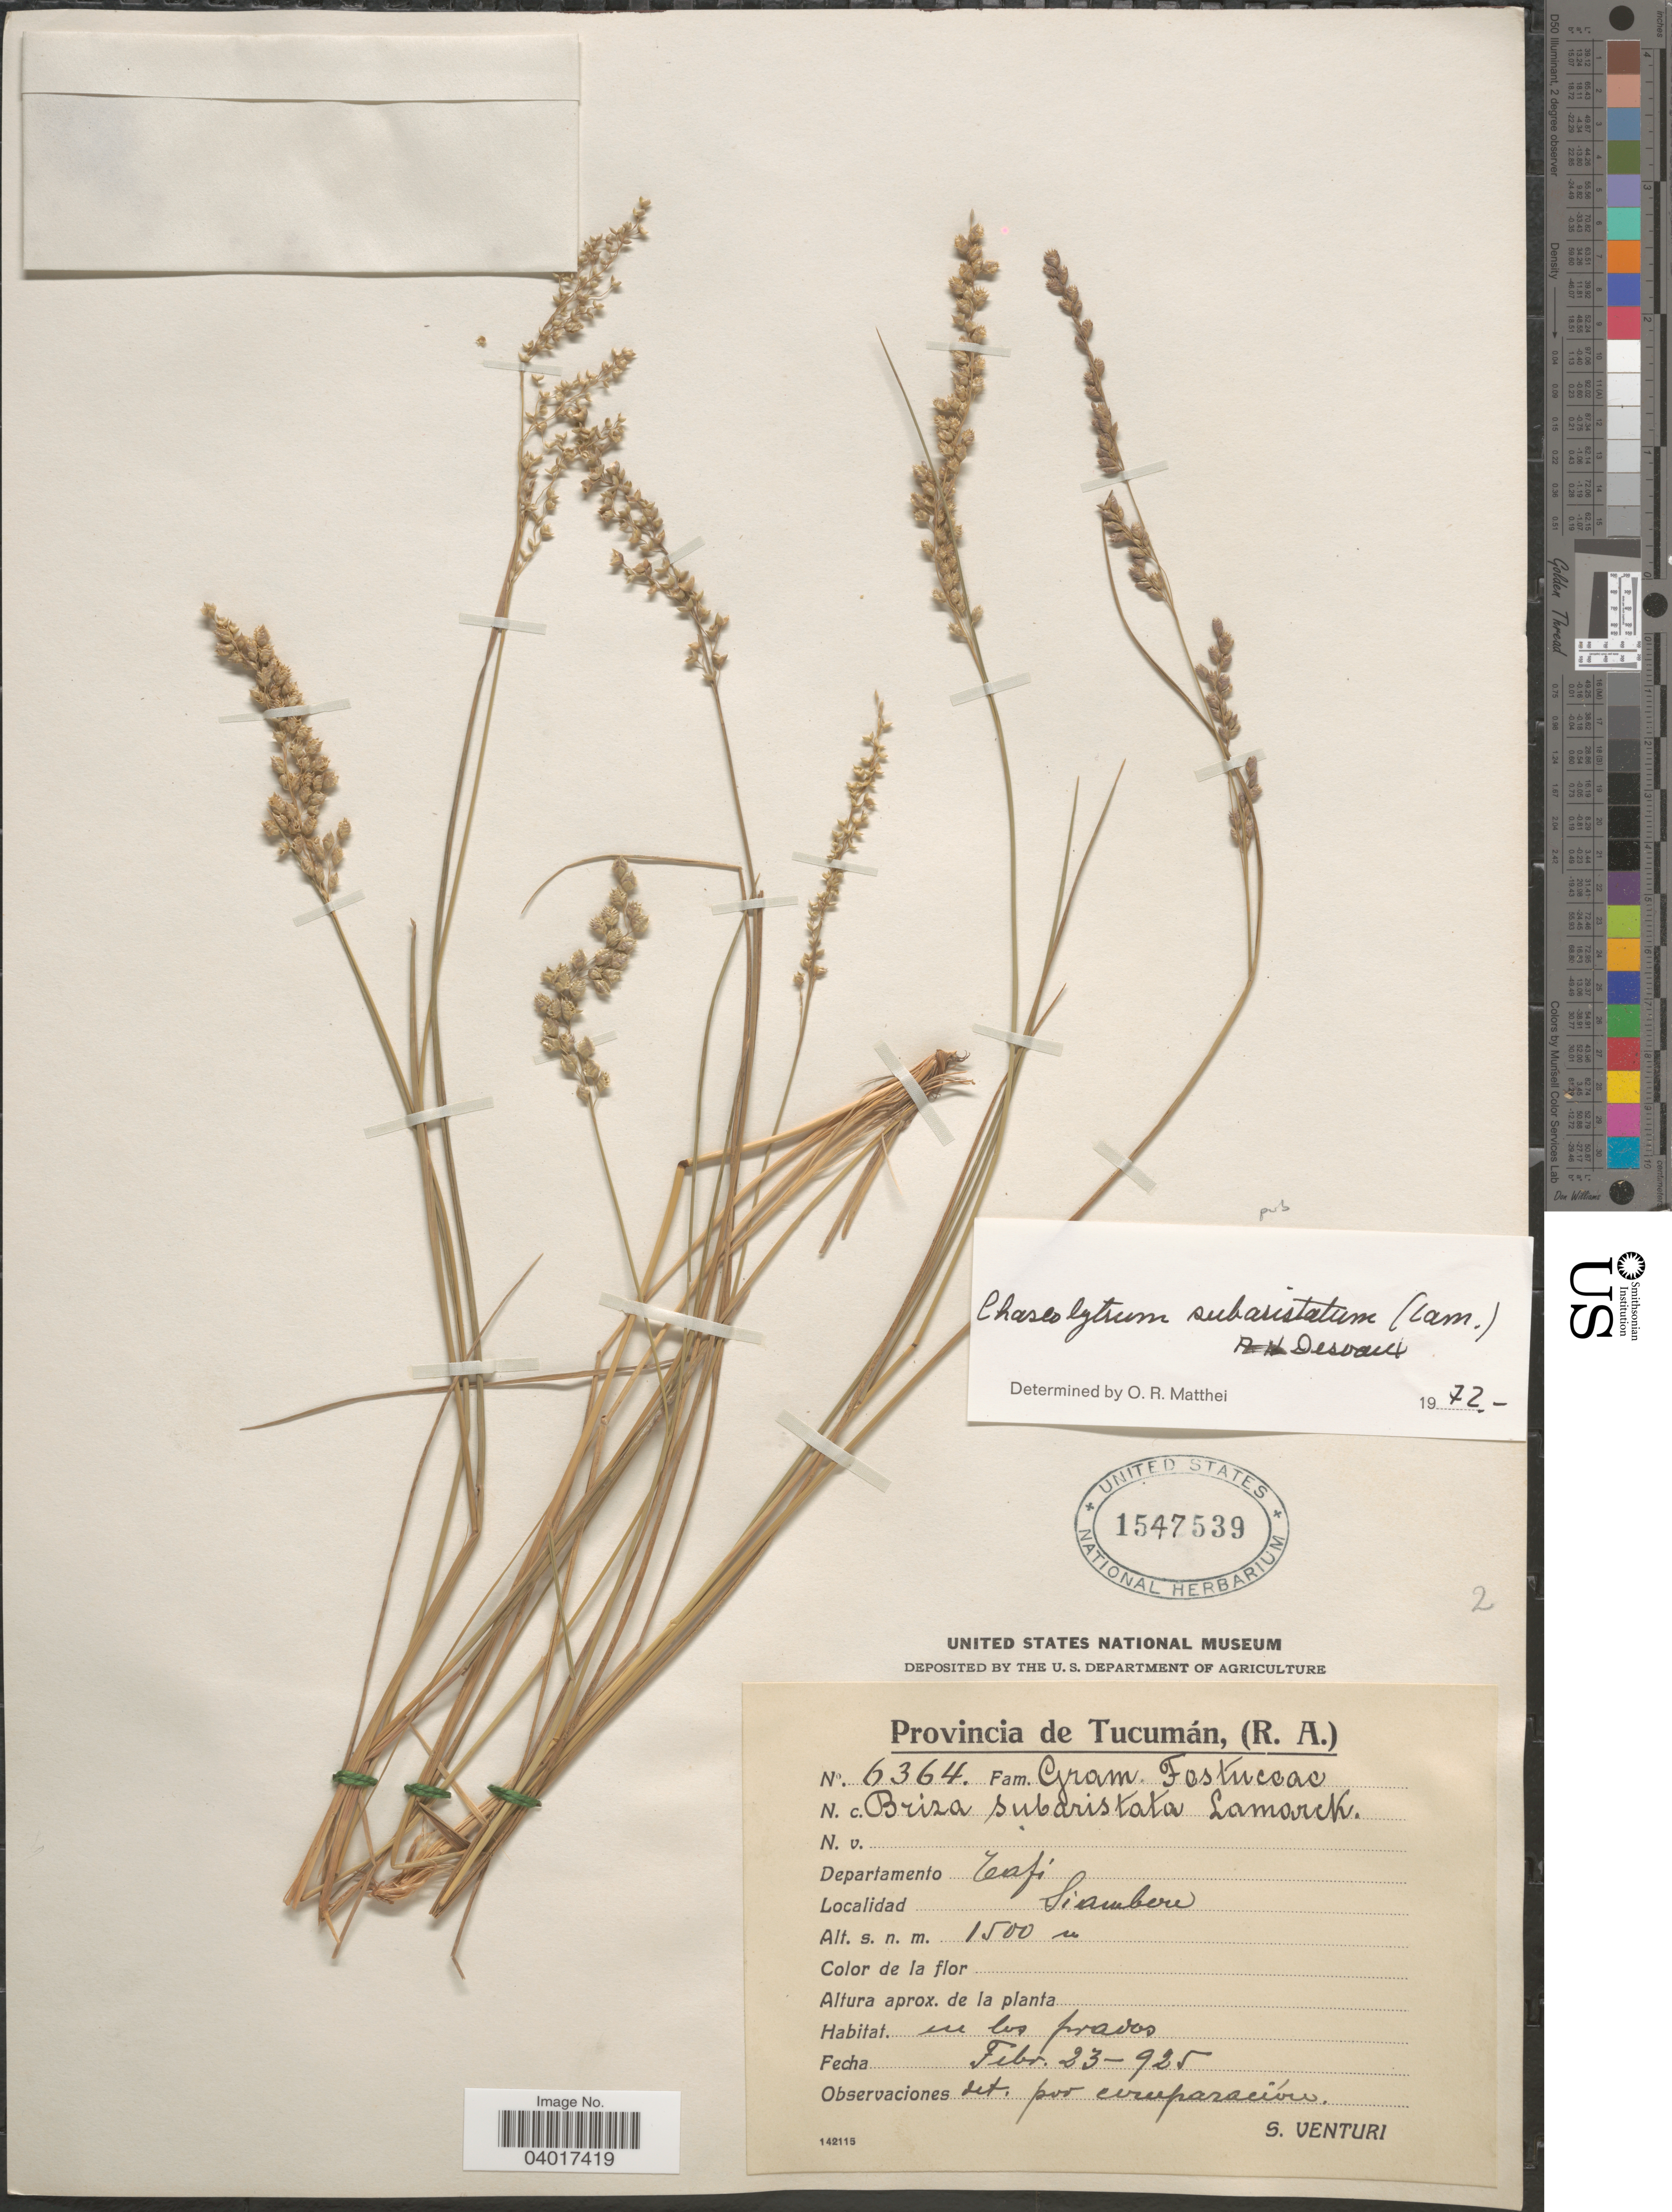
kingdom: Plantae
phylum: Tracheophyta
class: Liliopsida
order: Poales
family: Poaceae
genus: Chascolytrum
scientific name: Chascolytrum subaristatum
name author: (Lam.) Desv.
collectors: S. Venturi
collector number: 6364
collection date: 1925-02-23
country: Argentina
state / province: Tucuman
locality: Departamento Tafi. Siambon.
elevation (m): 1500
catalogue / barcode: US 1547539